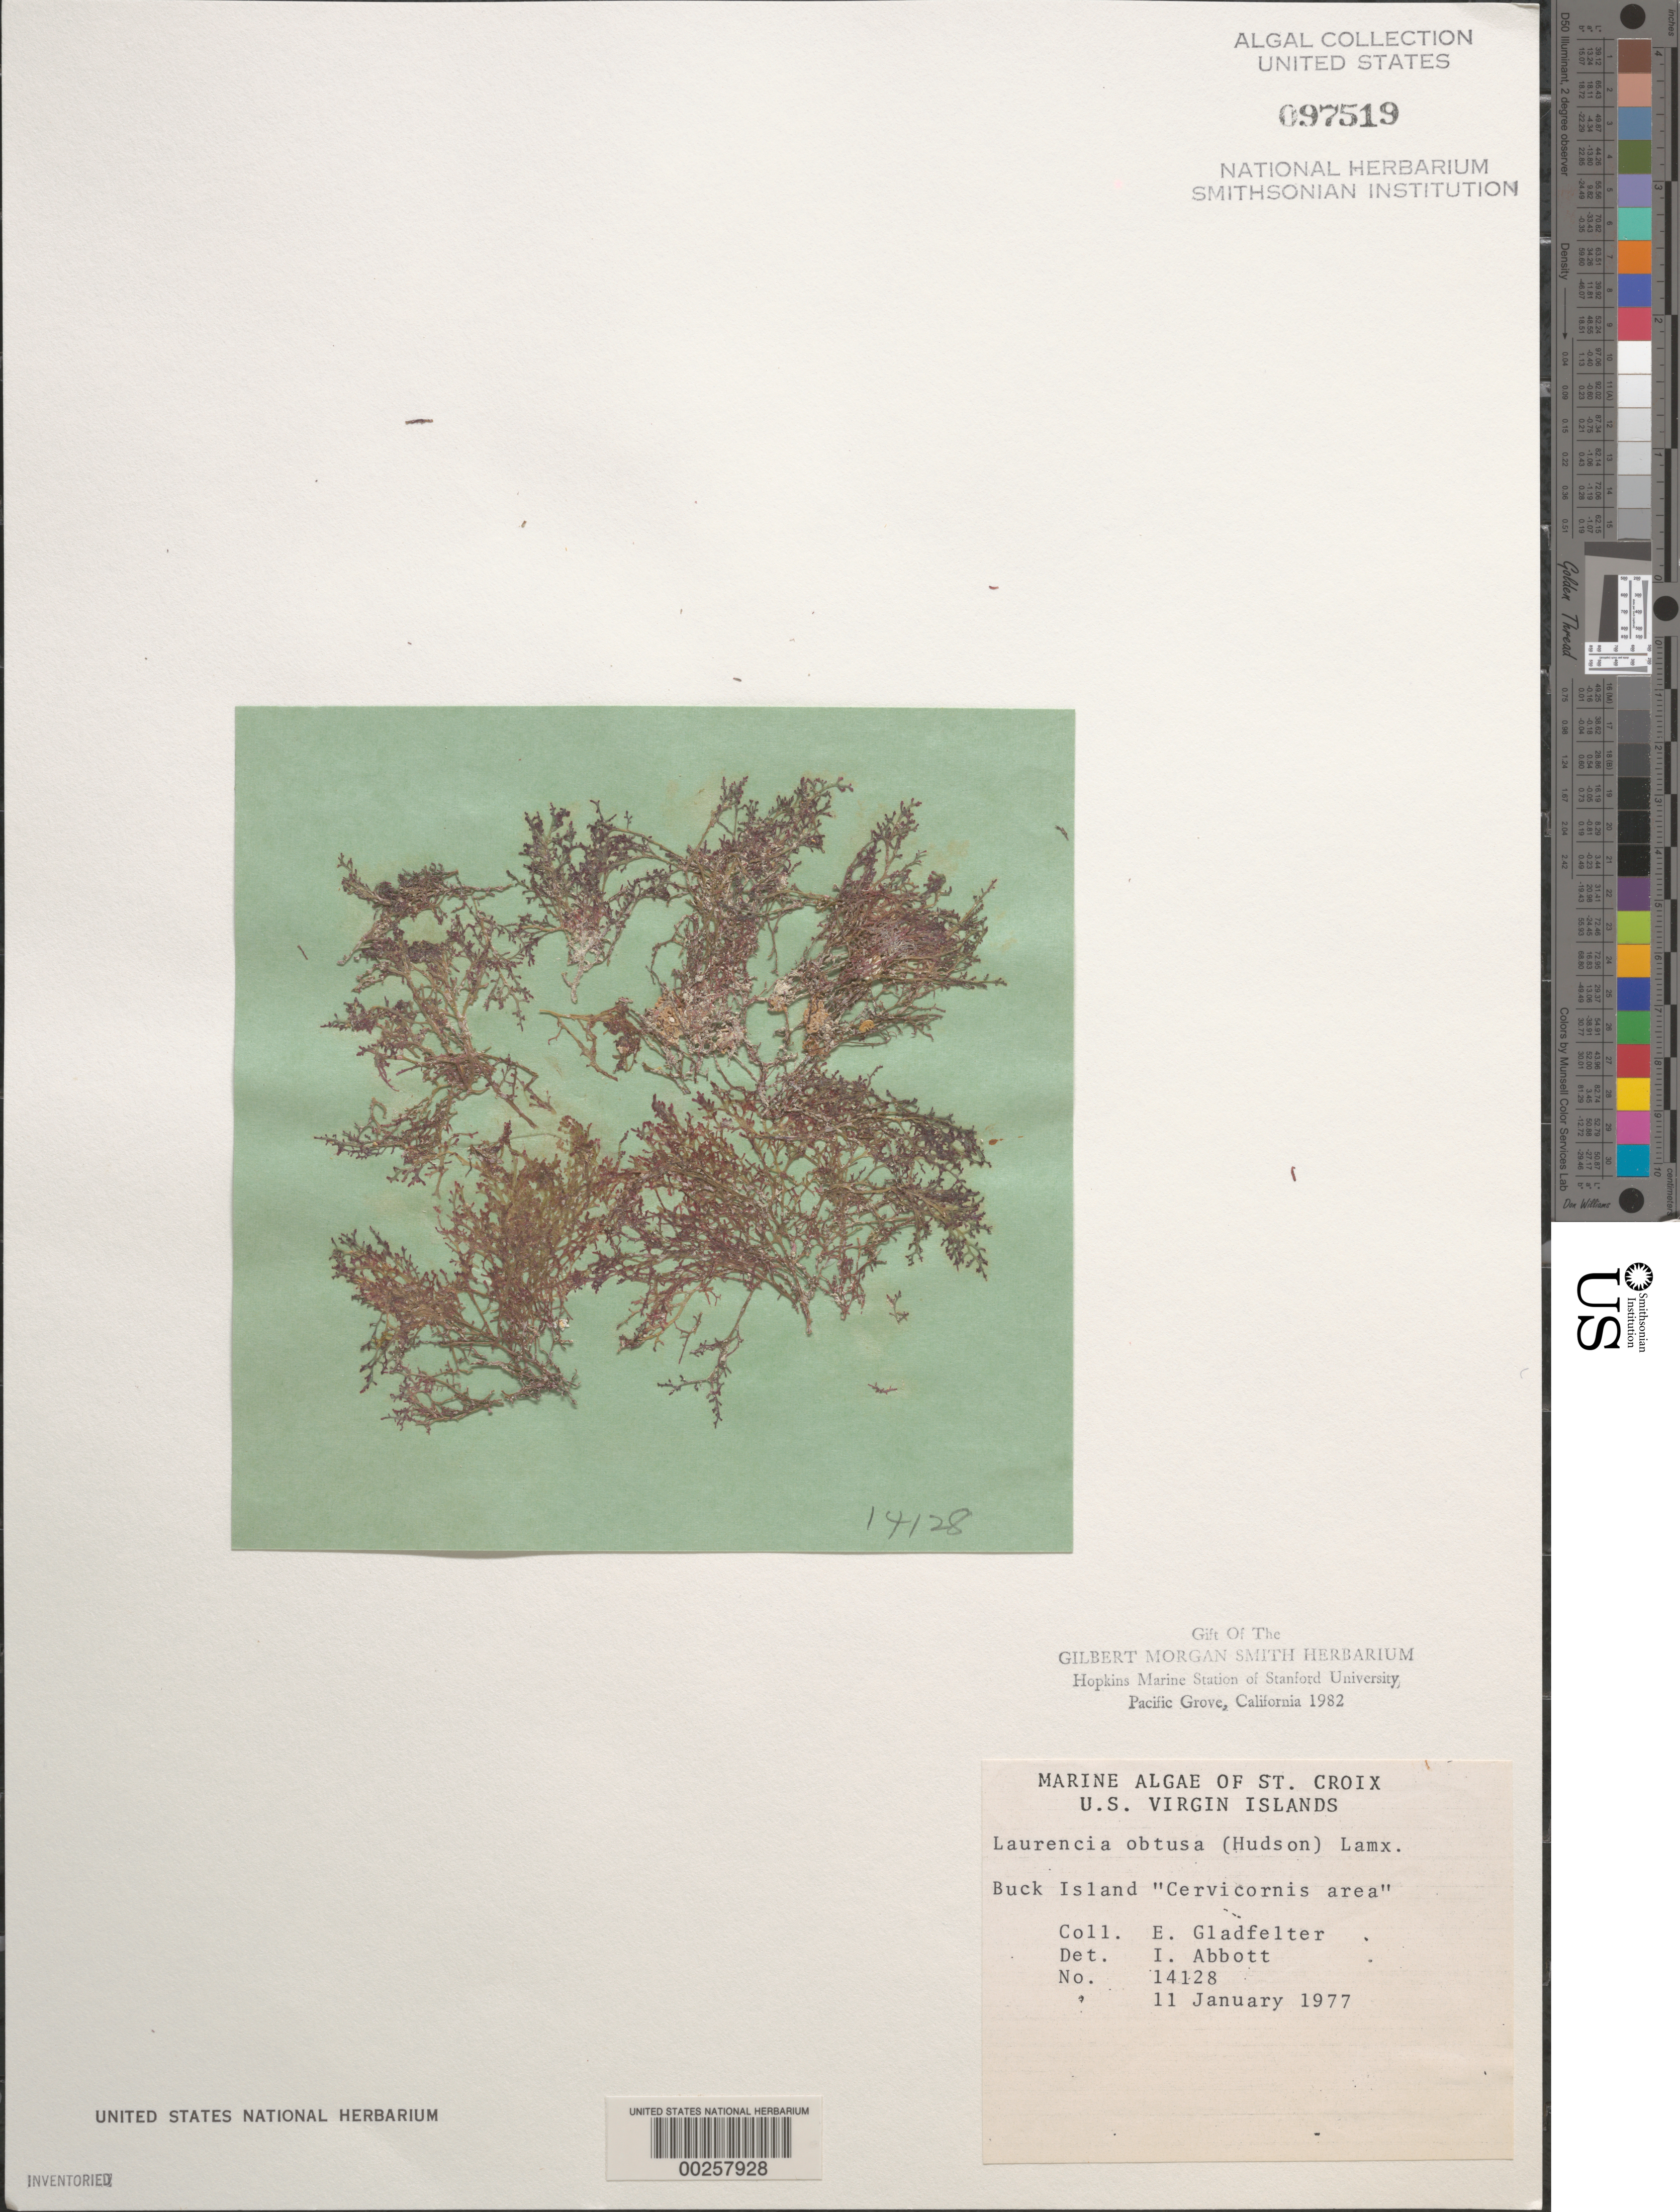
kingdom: Plantae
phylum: Rhodophyta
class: Florideophyceae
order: Ceramiales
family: Rhodomelaceae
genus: Laurencia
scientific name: Laurencia obtusa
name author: (Huds.) J.V.Lamouroux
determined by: Abbott, Isabella A.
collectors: E. Gladfelter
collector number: IAA 14128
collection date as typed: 11 Jan 1977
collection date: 1977-01-11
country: U.S. Virgin Islands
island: St. Croix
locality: Buck Island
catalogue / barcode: US 97519